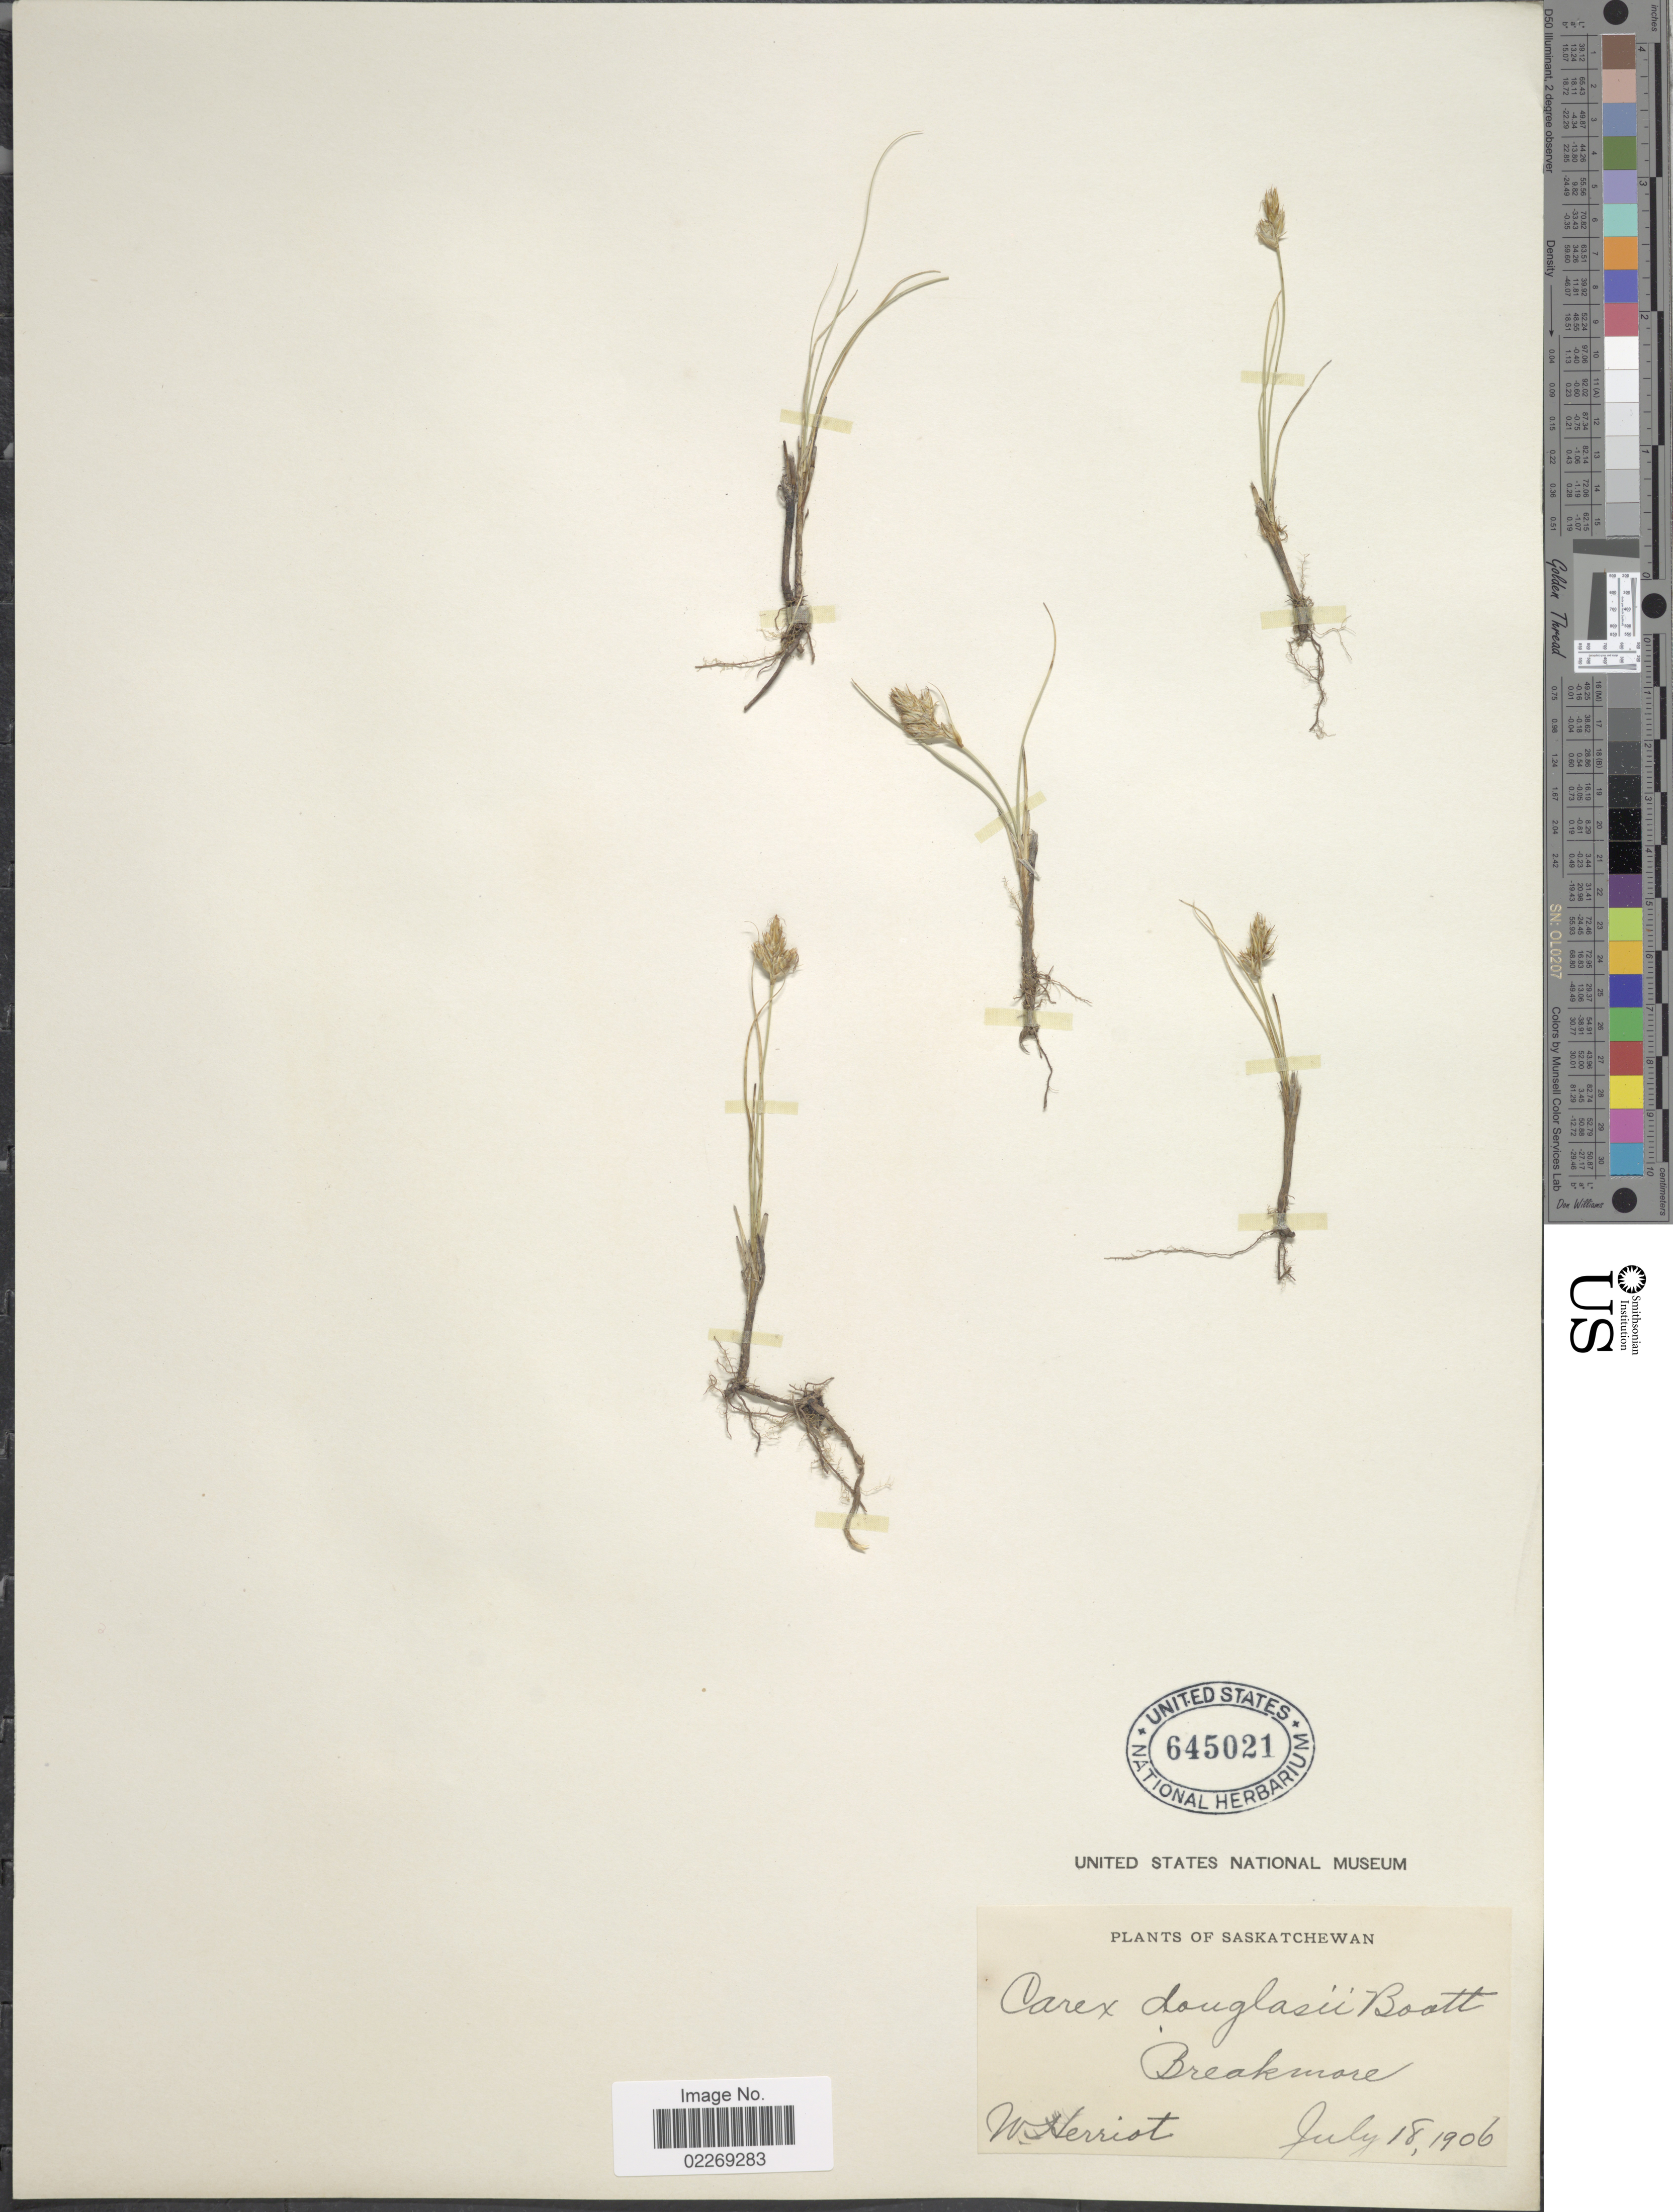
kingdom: Plantae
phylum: Tracheophyta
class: Liliopsida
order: Poales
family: Cyperaceae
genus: Carex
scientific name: Carex douglasii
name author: Boott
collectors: W. Herriot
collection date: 1906-07-18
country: Canada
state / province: Saskatchewan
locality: Breakmore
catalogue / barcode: US 645021